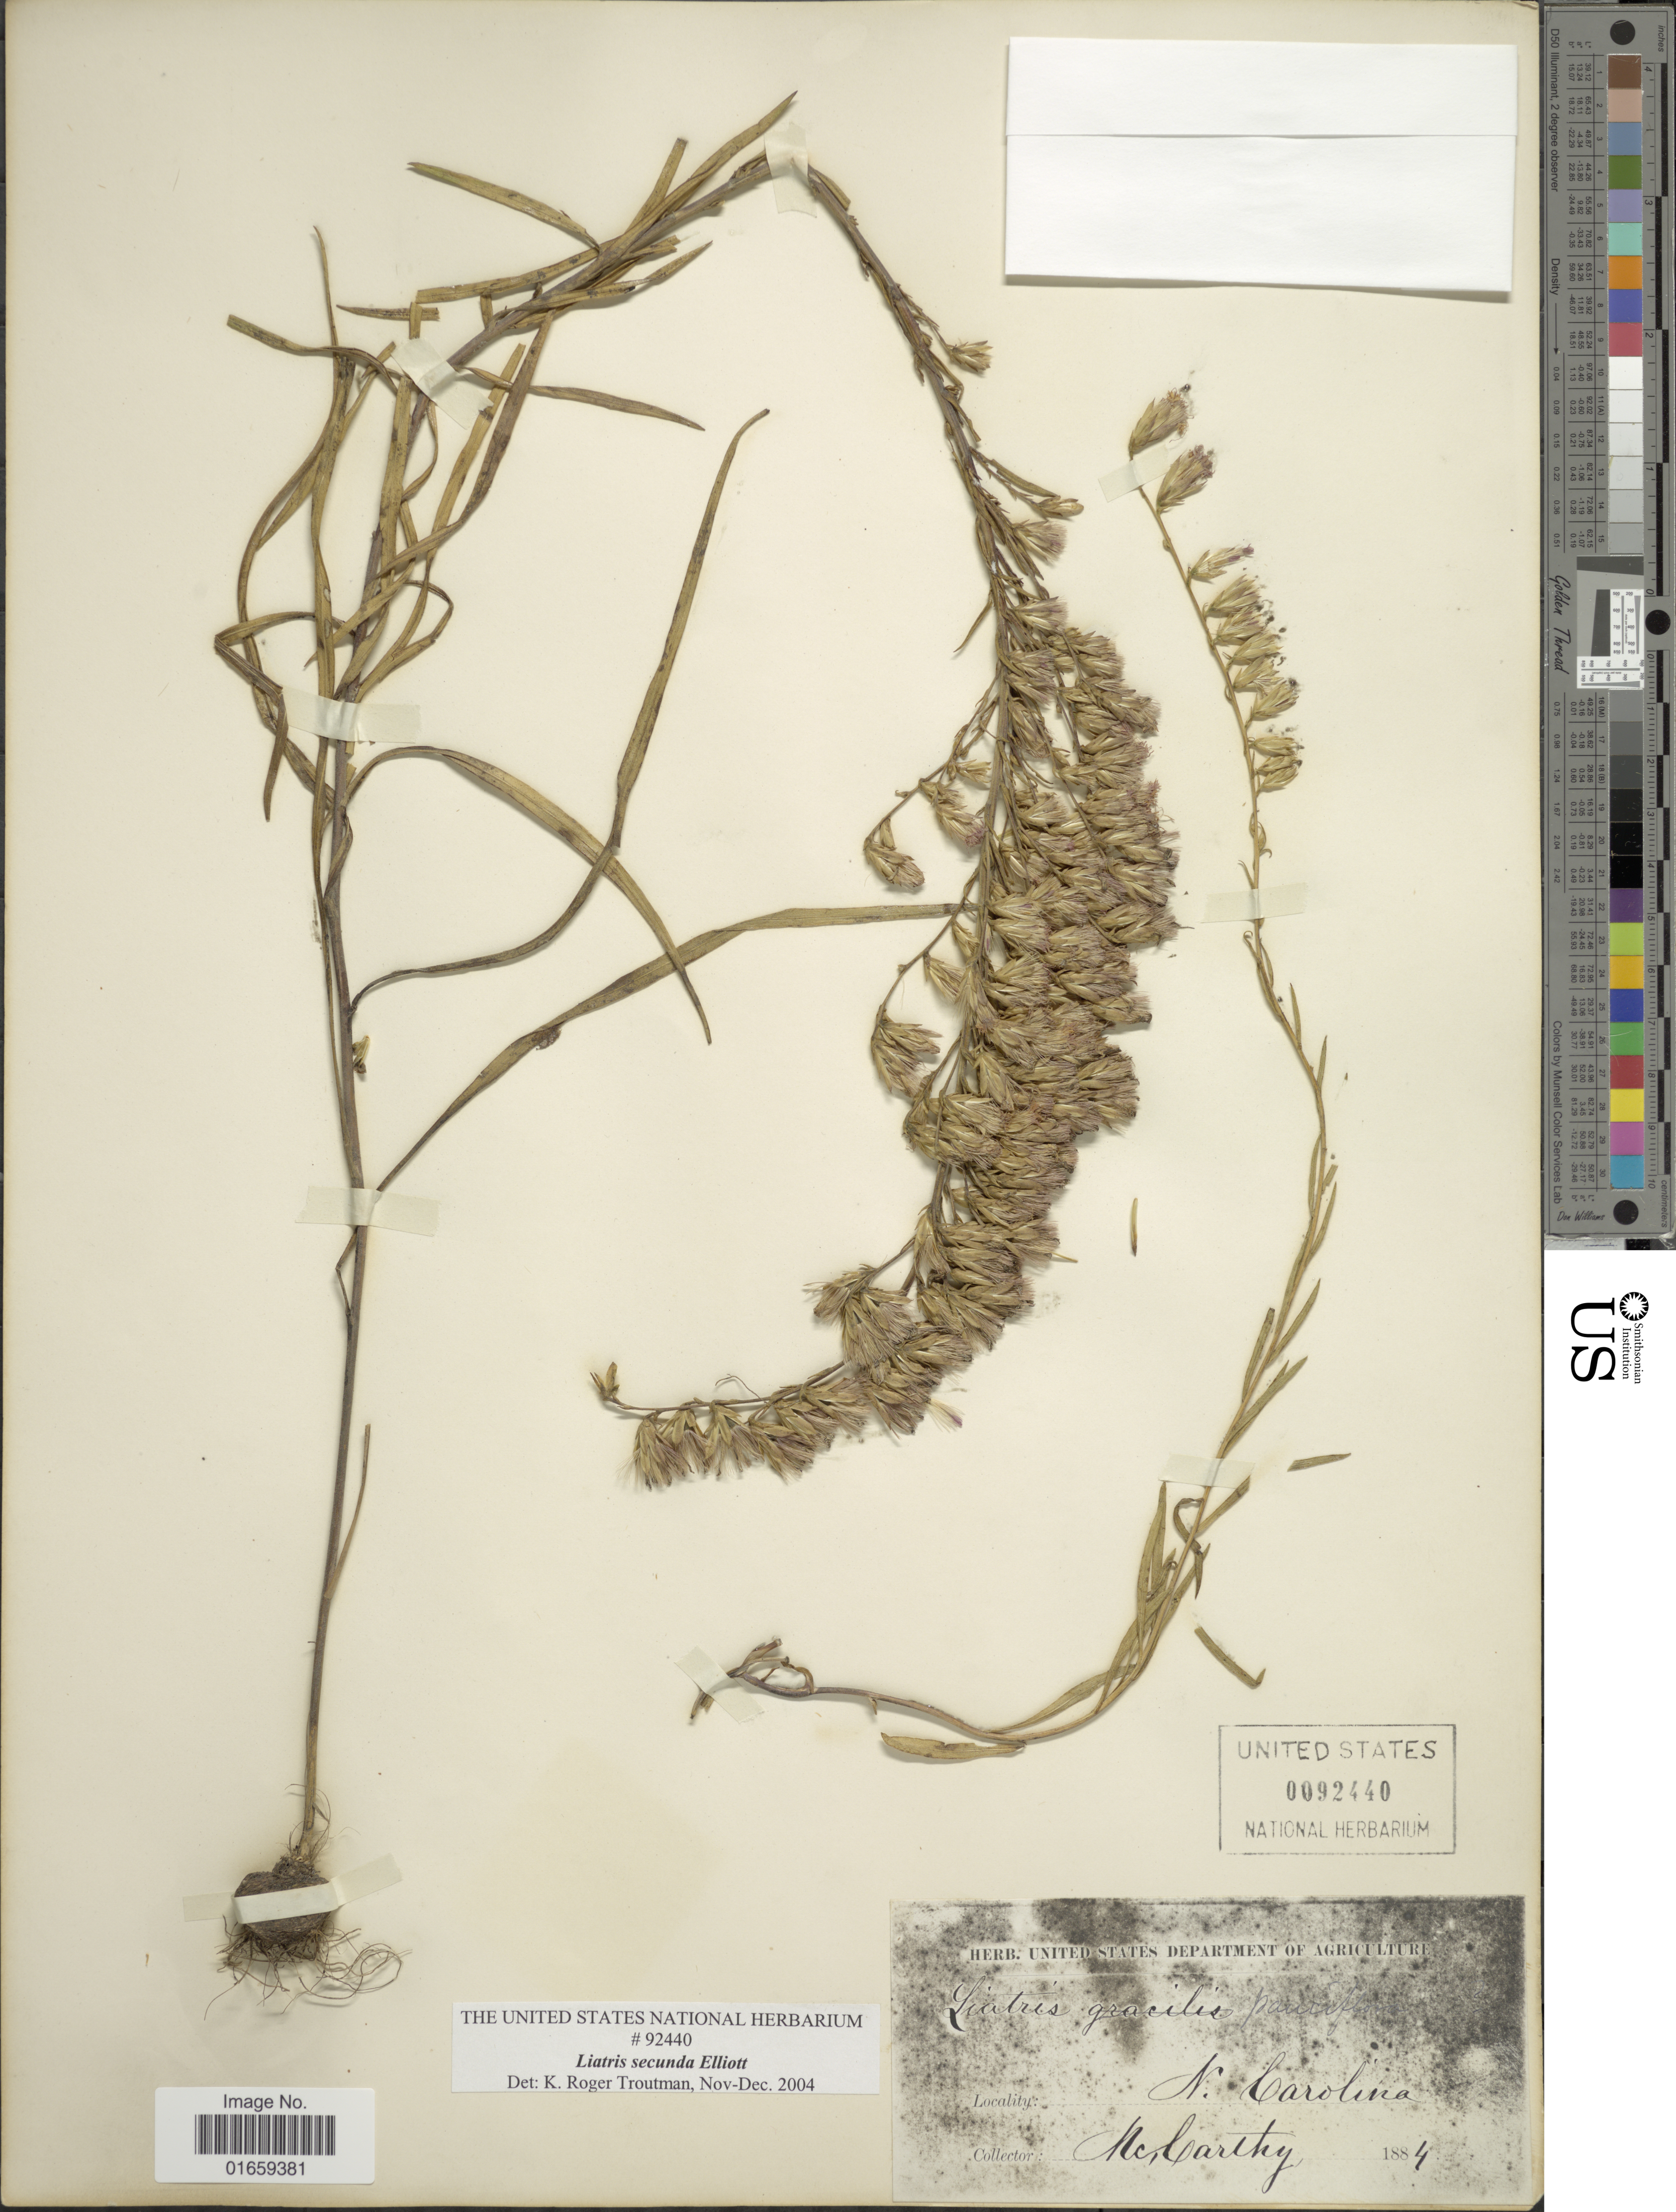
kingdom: Plantae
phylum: Tracheophyta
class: Magnoliopsida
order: Asterales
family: Asteraceae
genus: Liatris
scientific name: Liatris secunda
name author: Elliott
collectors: -- McCarthy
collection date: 1884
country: United States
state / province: North Carolina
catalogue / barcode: US 92440